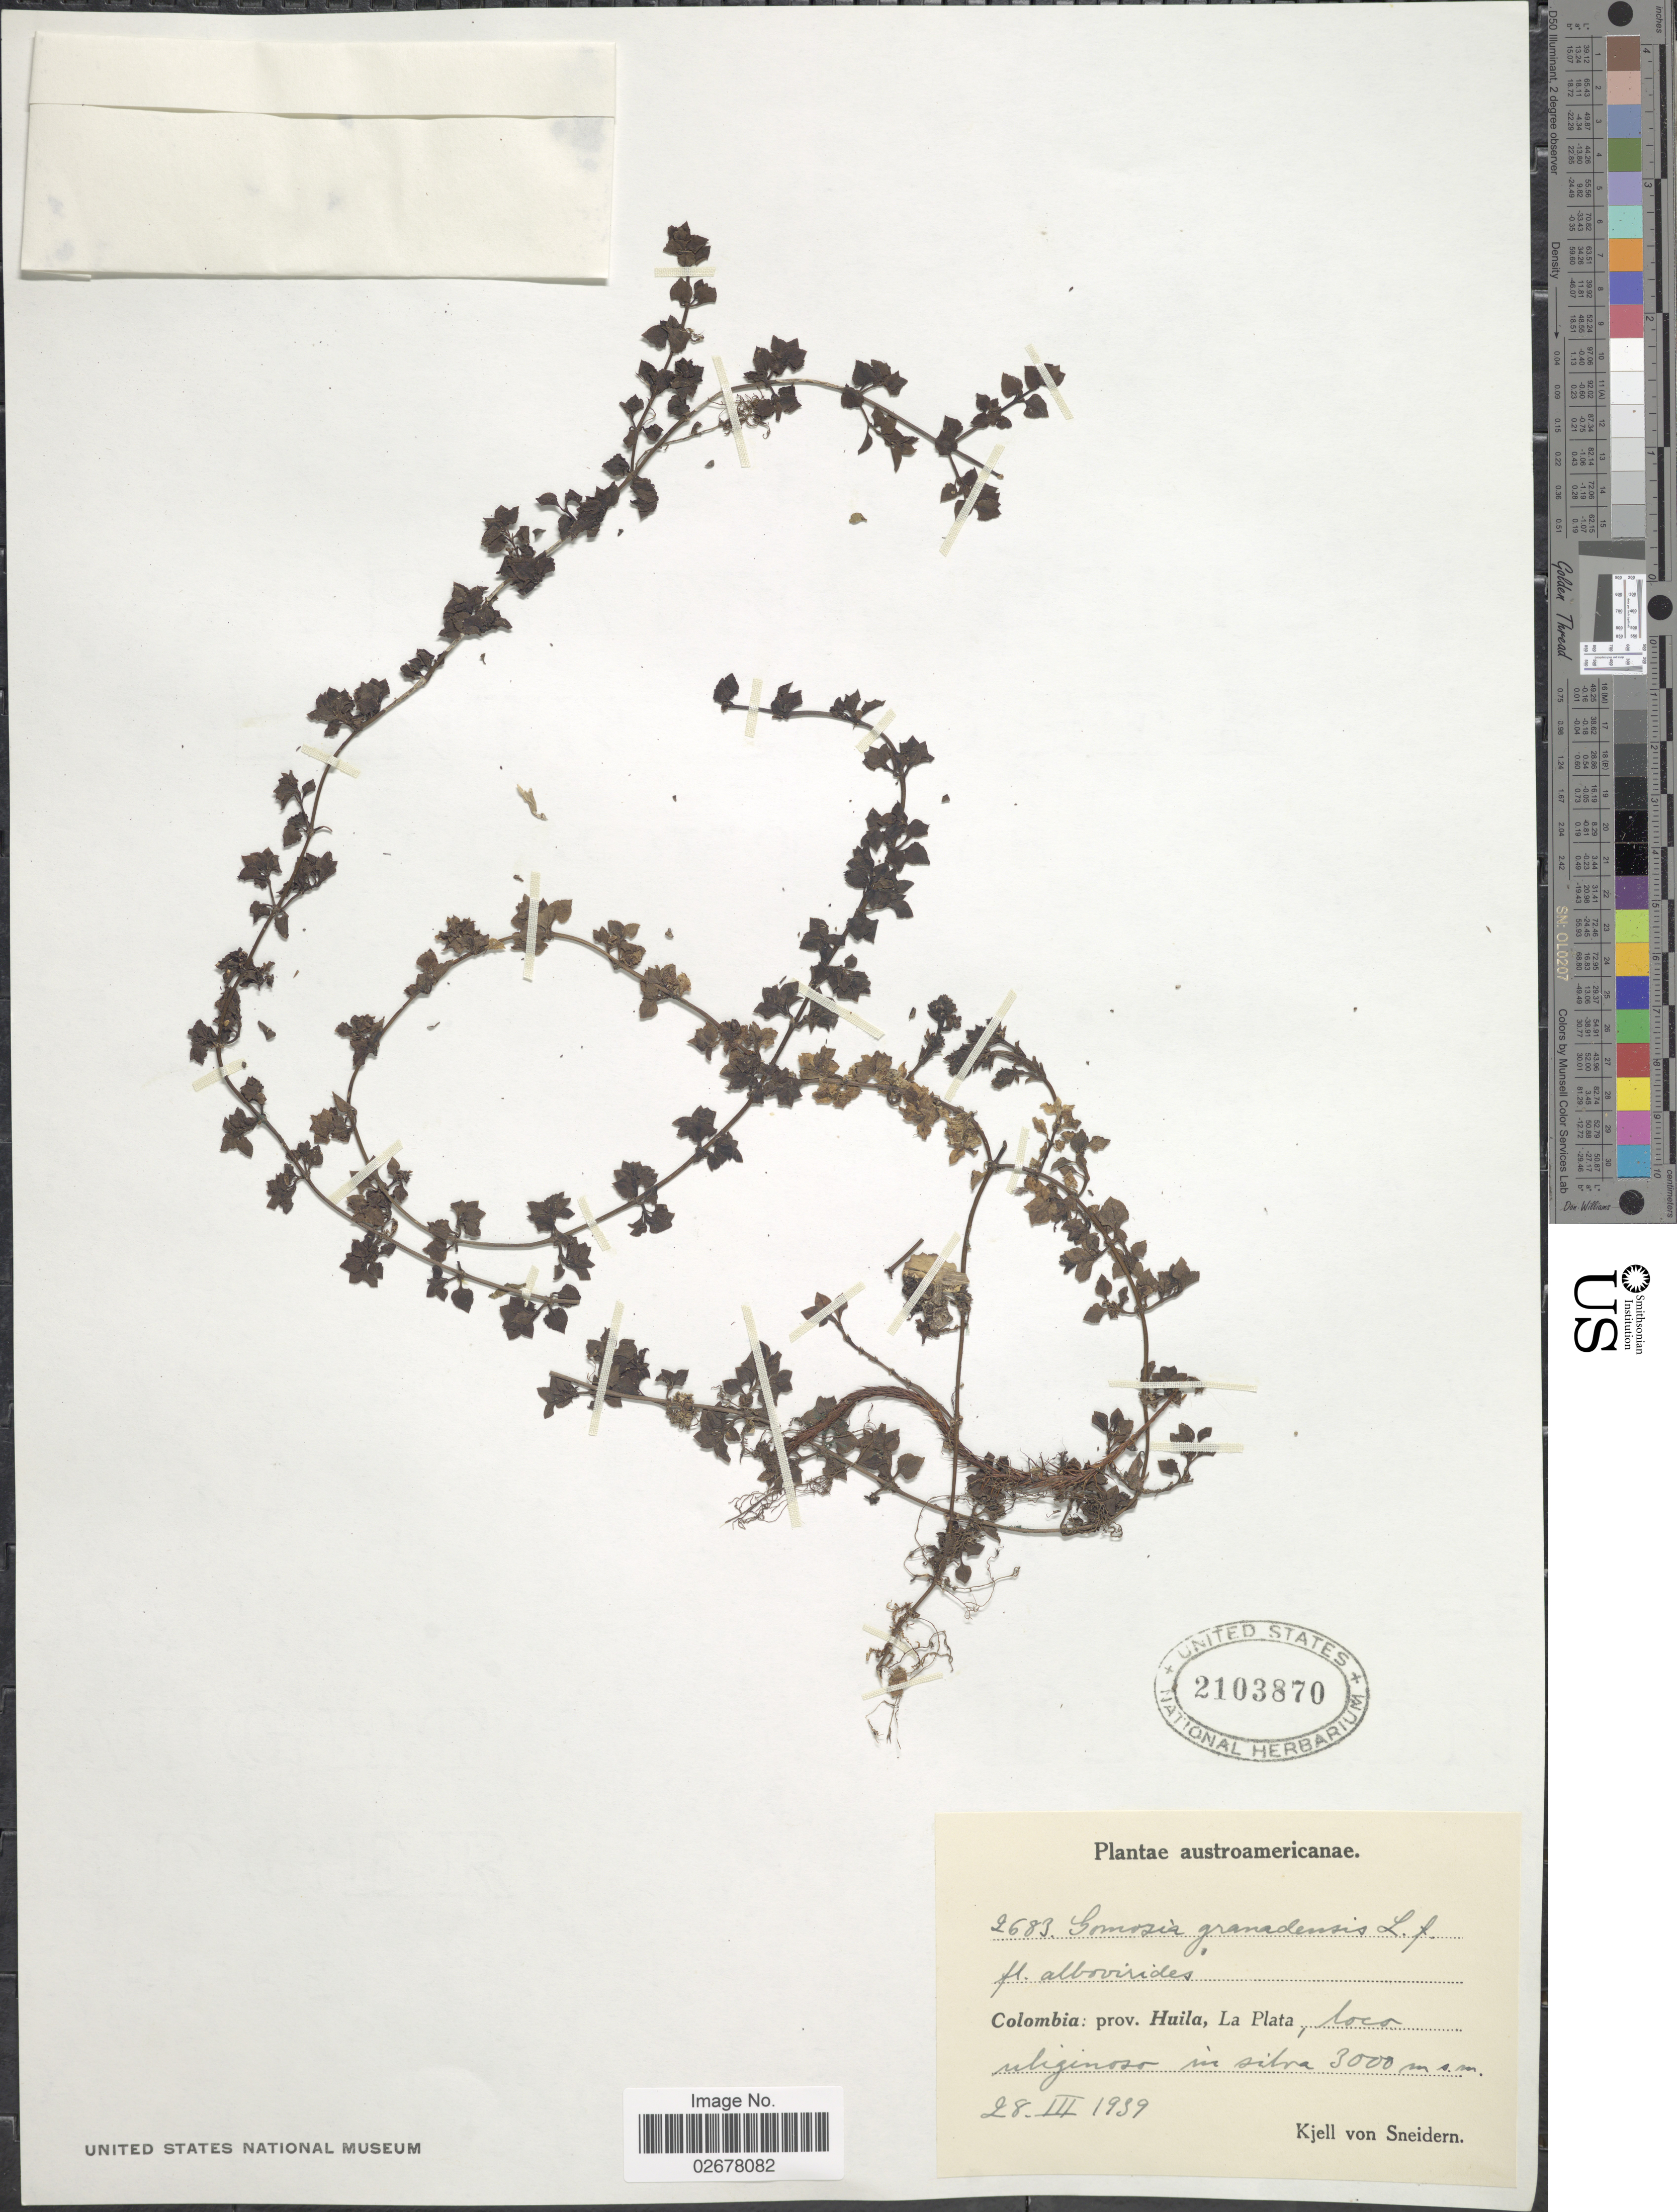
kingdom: Plantae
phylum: Tracheophyta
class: Magnoliopsida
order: Gentianales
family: Rubiaceae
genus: Nertera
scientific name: Nertera depressa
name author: Banks & Sol. ex Gaertn.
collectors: K. von Sneidern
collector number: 2683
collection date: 1939-03-28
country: Colombia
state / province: Huila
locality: La Plata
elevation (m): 3000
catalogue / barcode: US 2103870